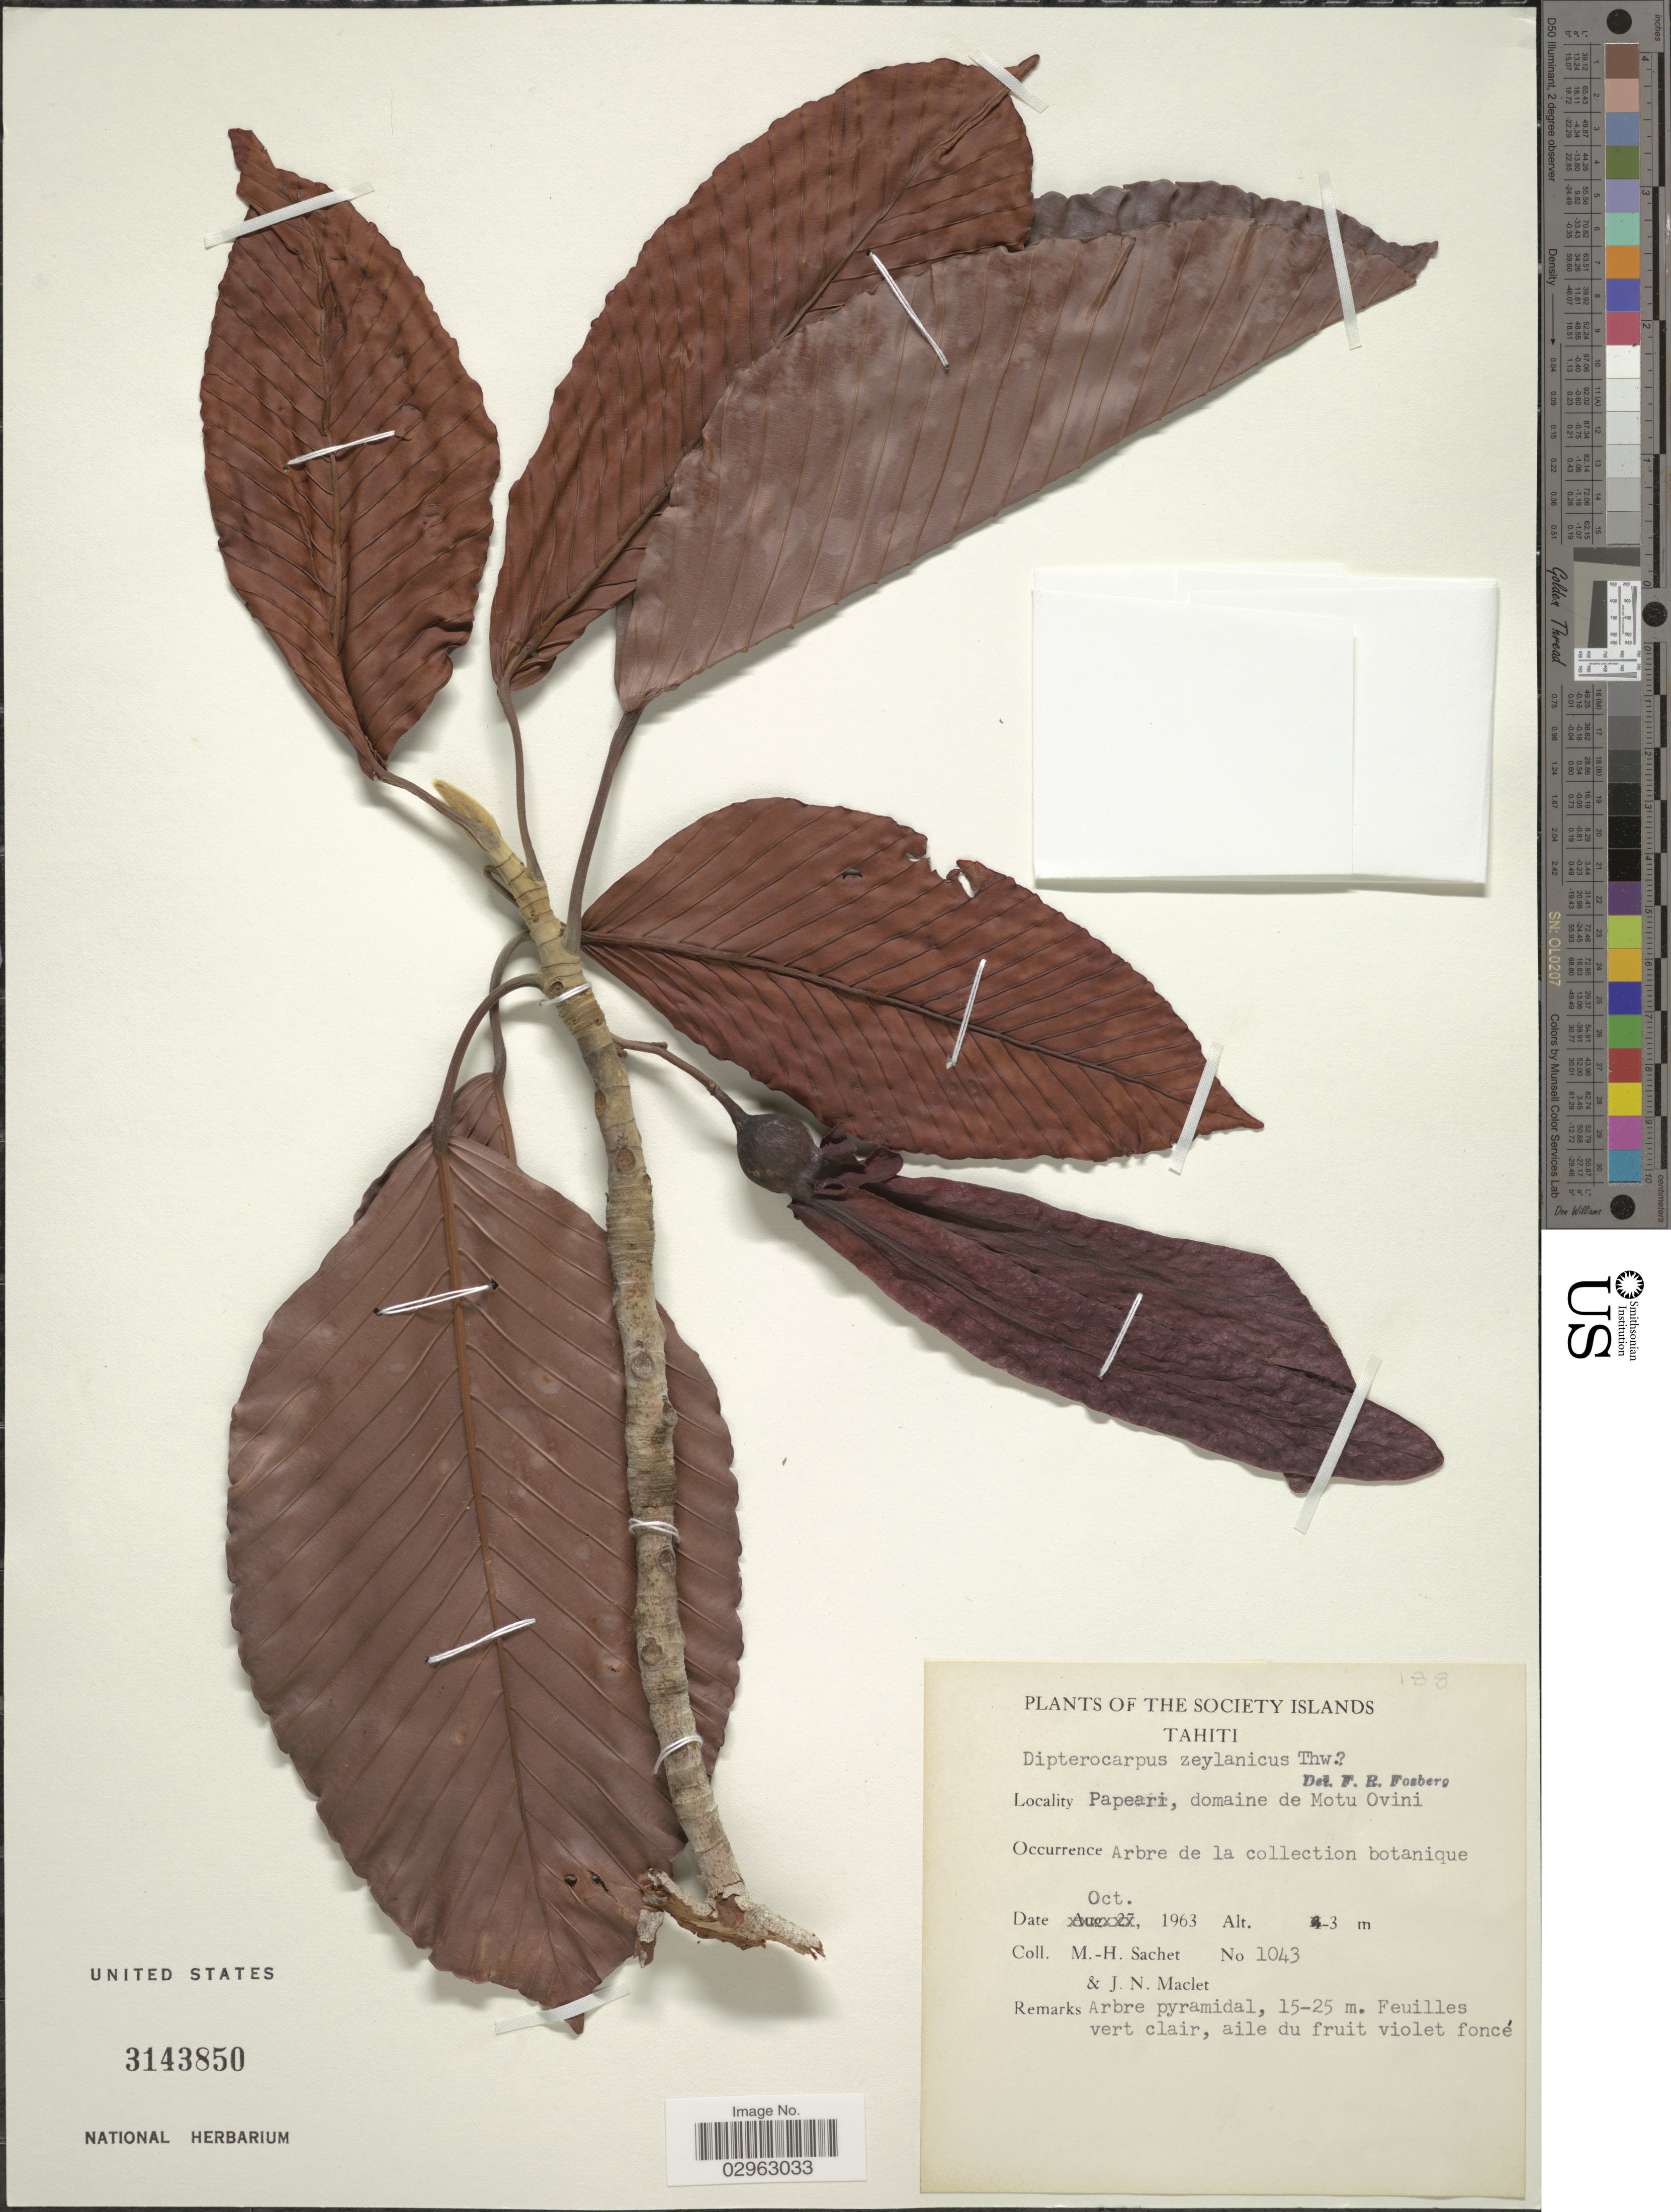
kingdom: Plantae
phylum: Tracheophyta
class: Magnoliopsida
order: Malvales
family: Dipterocarpaceae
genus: Dipterocarpus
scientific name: Dipterocarpus zeylanicus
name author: Thwaites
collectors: M.-H. Sachet & J. Maclet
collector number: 1043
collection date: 1963-10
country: French Polynesia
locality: The Society Islands. Tahiti. Papeari, domaine de Motu Ovini.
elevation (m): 3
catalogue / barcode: US 3143850